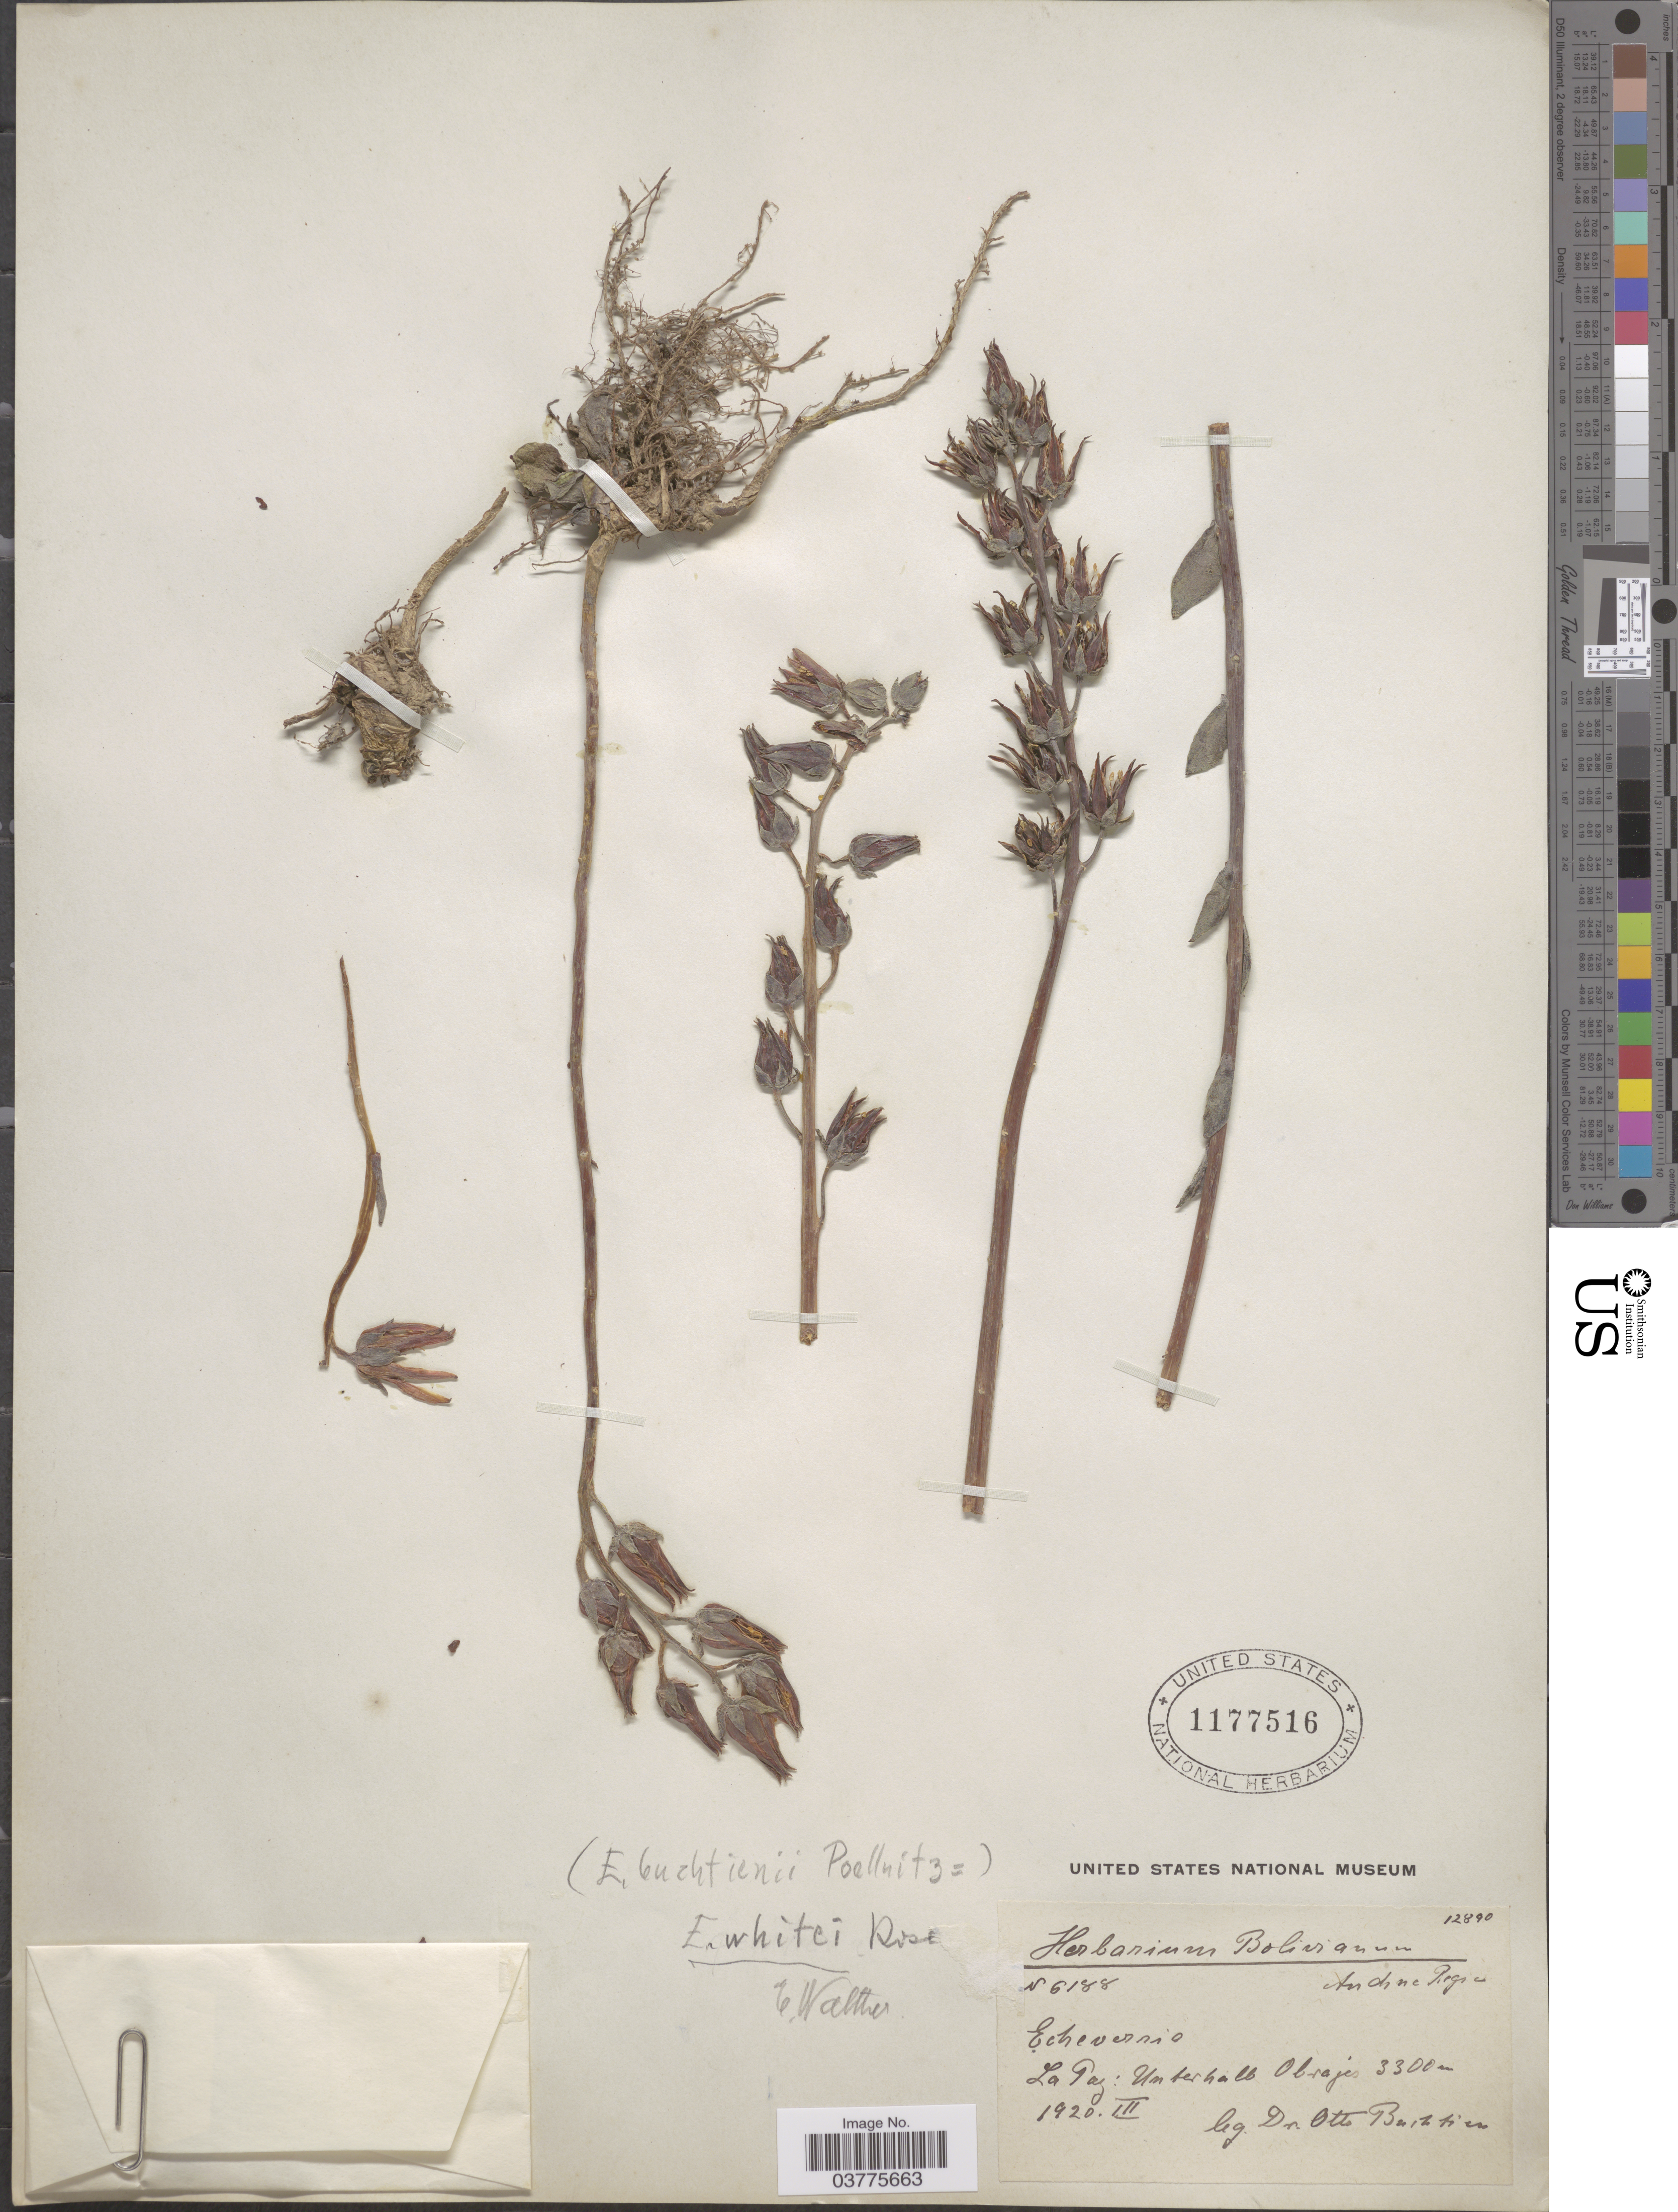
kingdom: Plantae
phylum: Tracheophyta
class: Magnoliopsida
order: Saxifragales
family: Crassulaceae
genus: Echeveria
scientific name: Echeveria whitei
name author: Rose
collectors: O. Buchtien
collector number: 6188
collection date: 1920-03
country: Bolivia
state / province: La Paz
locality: Underhalb Obrajes. Andine Region.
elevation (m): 3300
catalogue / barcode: US 1177516